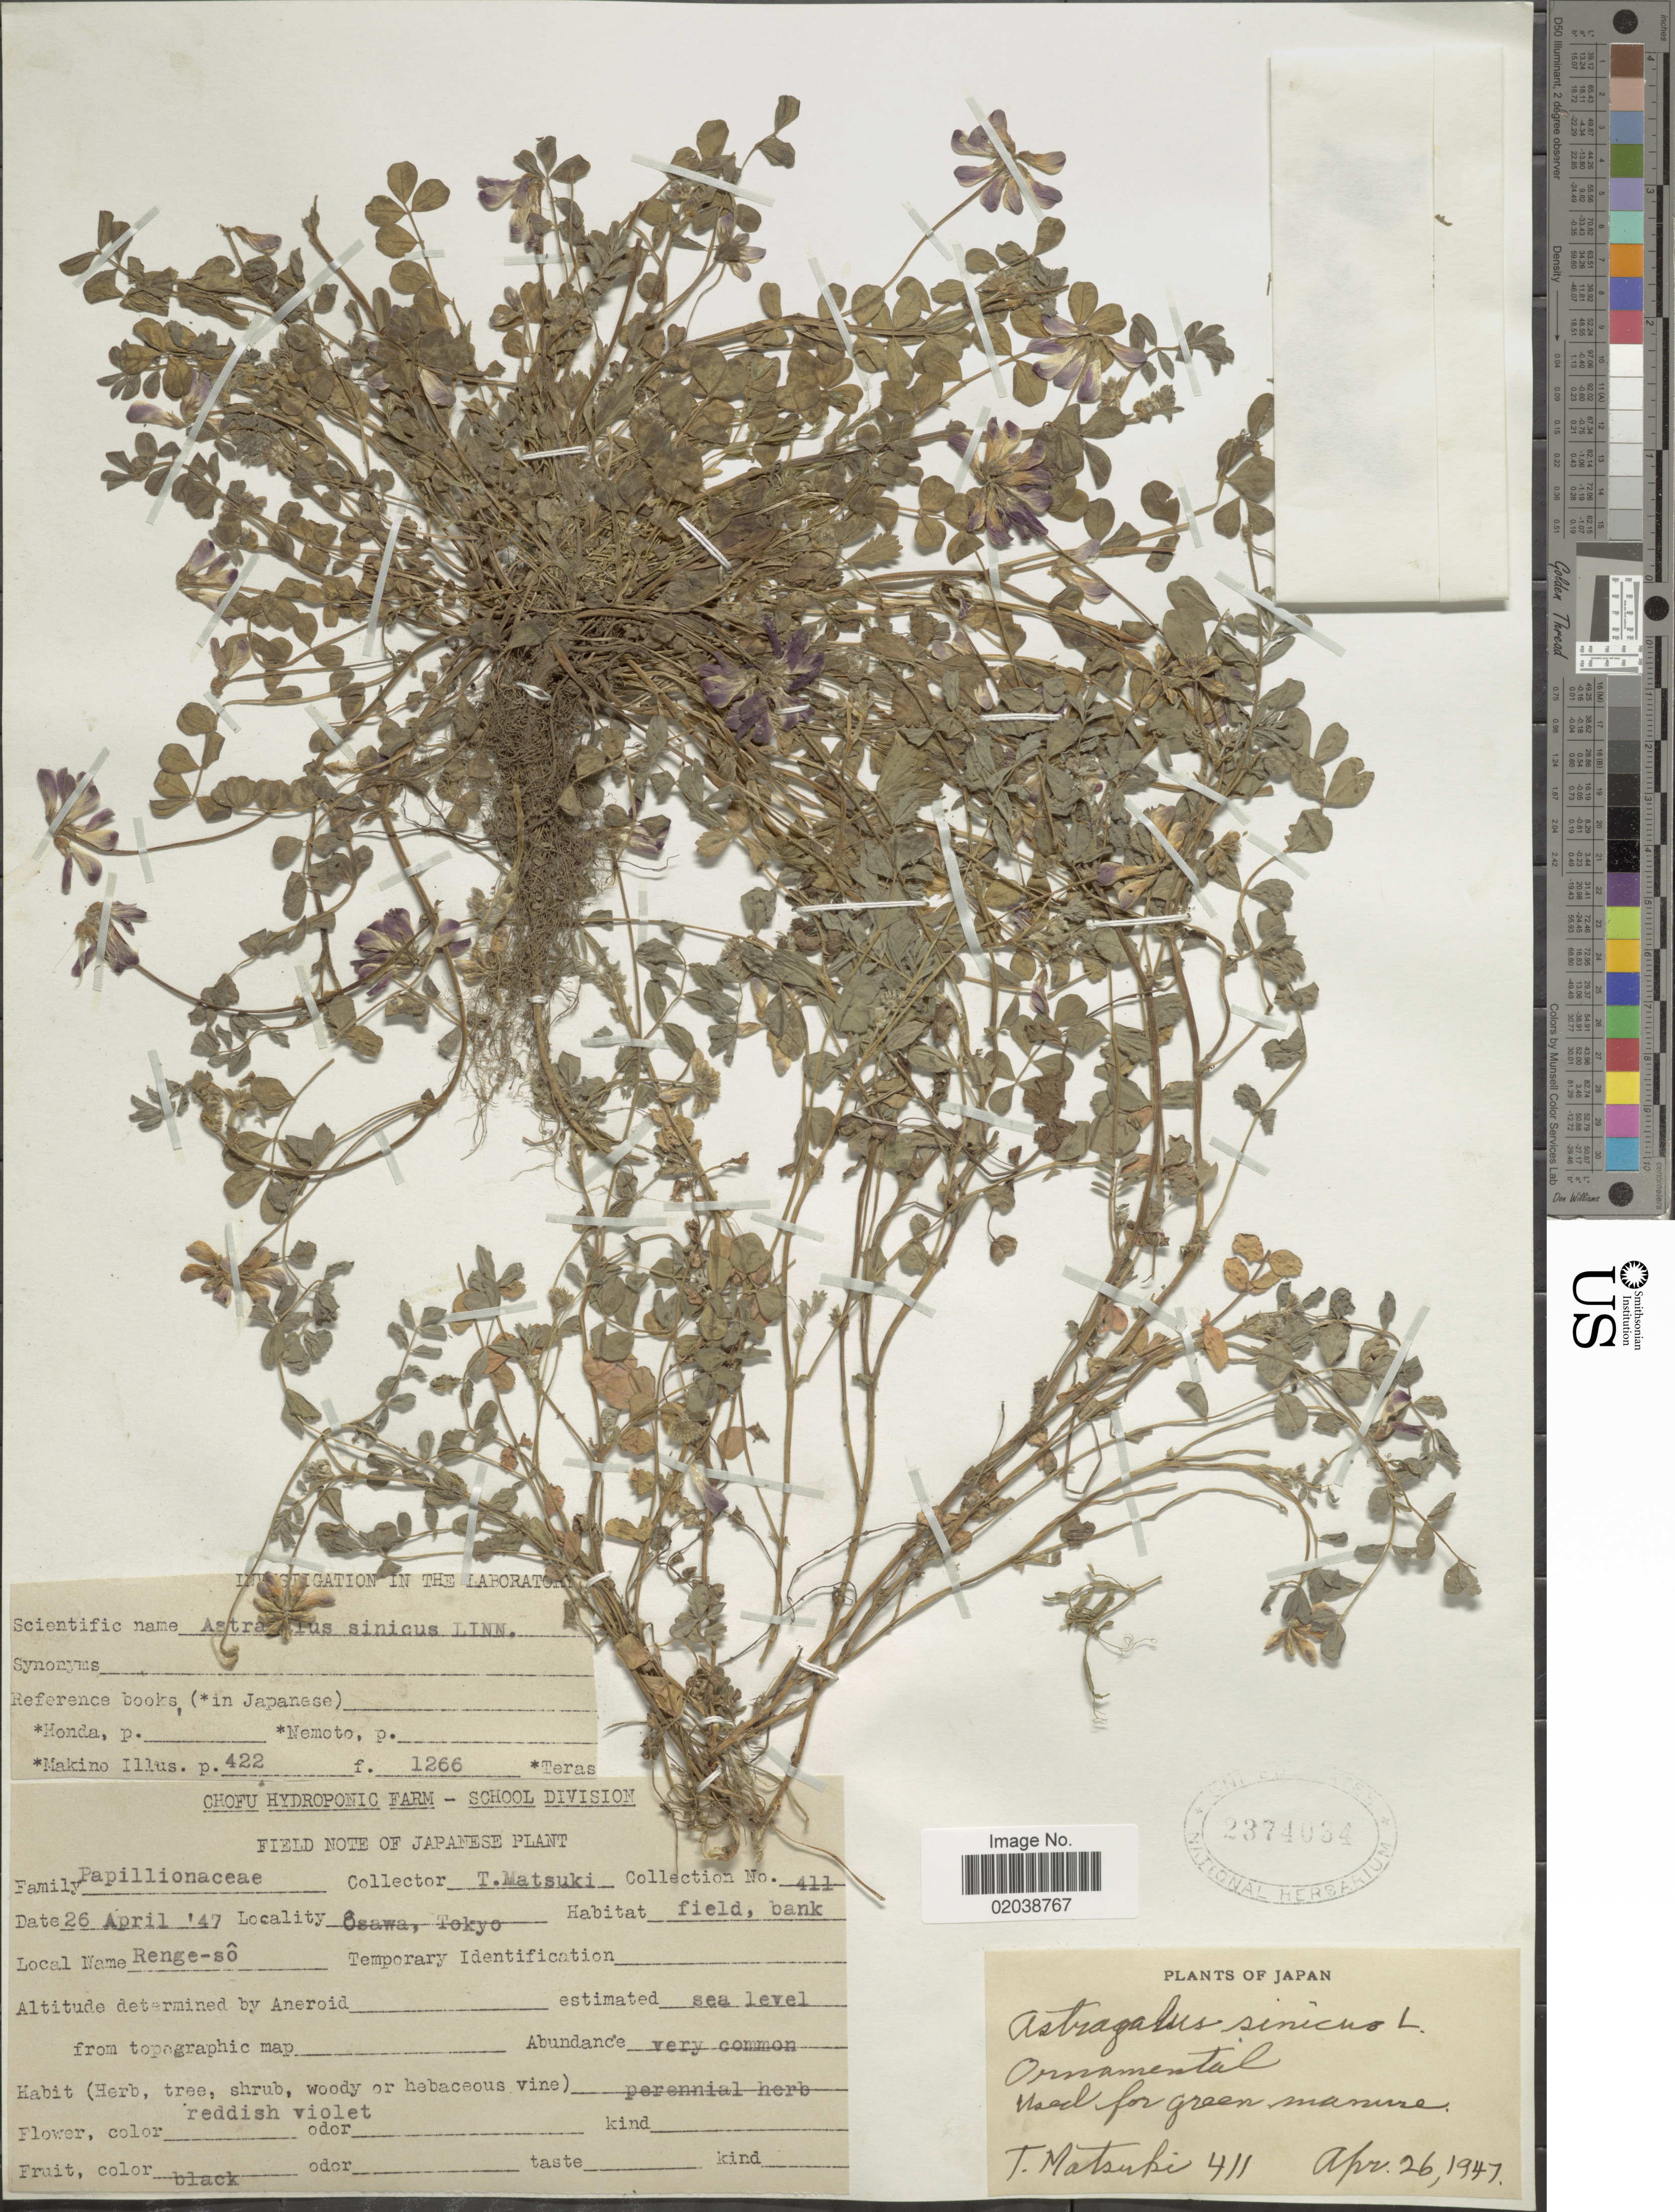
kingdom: Plantae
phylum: Tracheophyta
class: Magnoliopsida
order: Fabales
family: Fabaceae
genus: Astragalus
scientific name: Astragalus sinicus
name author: L.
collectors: T. Matsuki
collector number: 411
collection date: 1947-04-26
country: Japan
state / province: Tokyo, Federal City of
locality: Ôsawa, Tokyo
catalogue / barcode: US 2374037